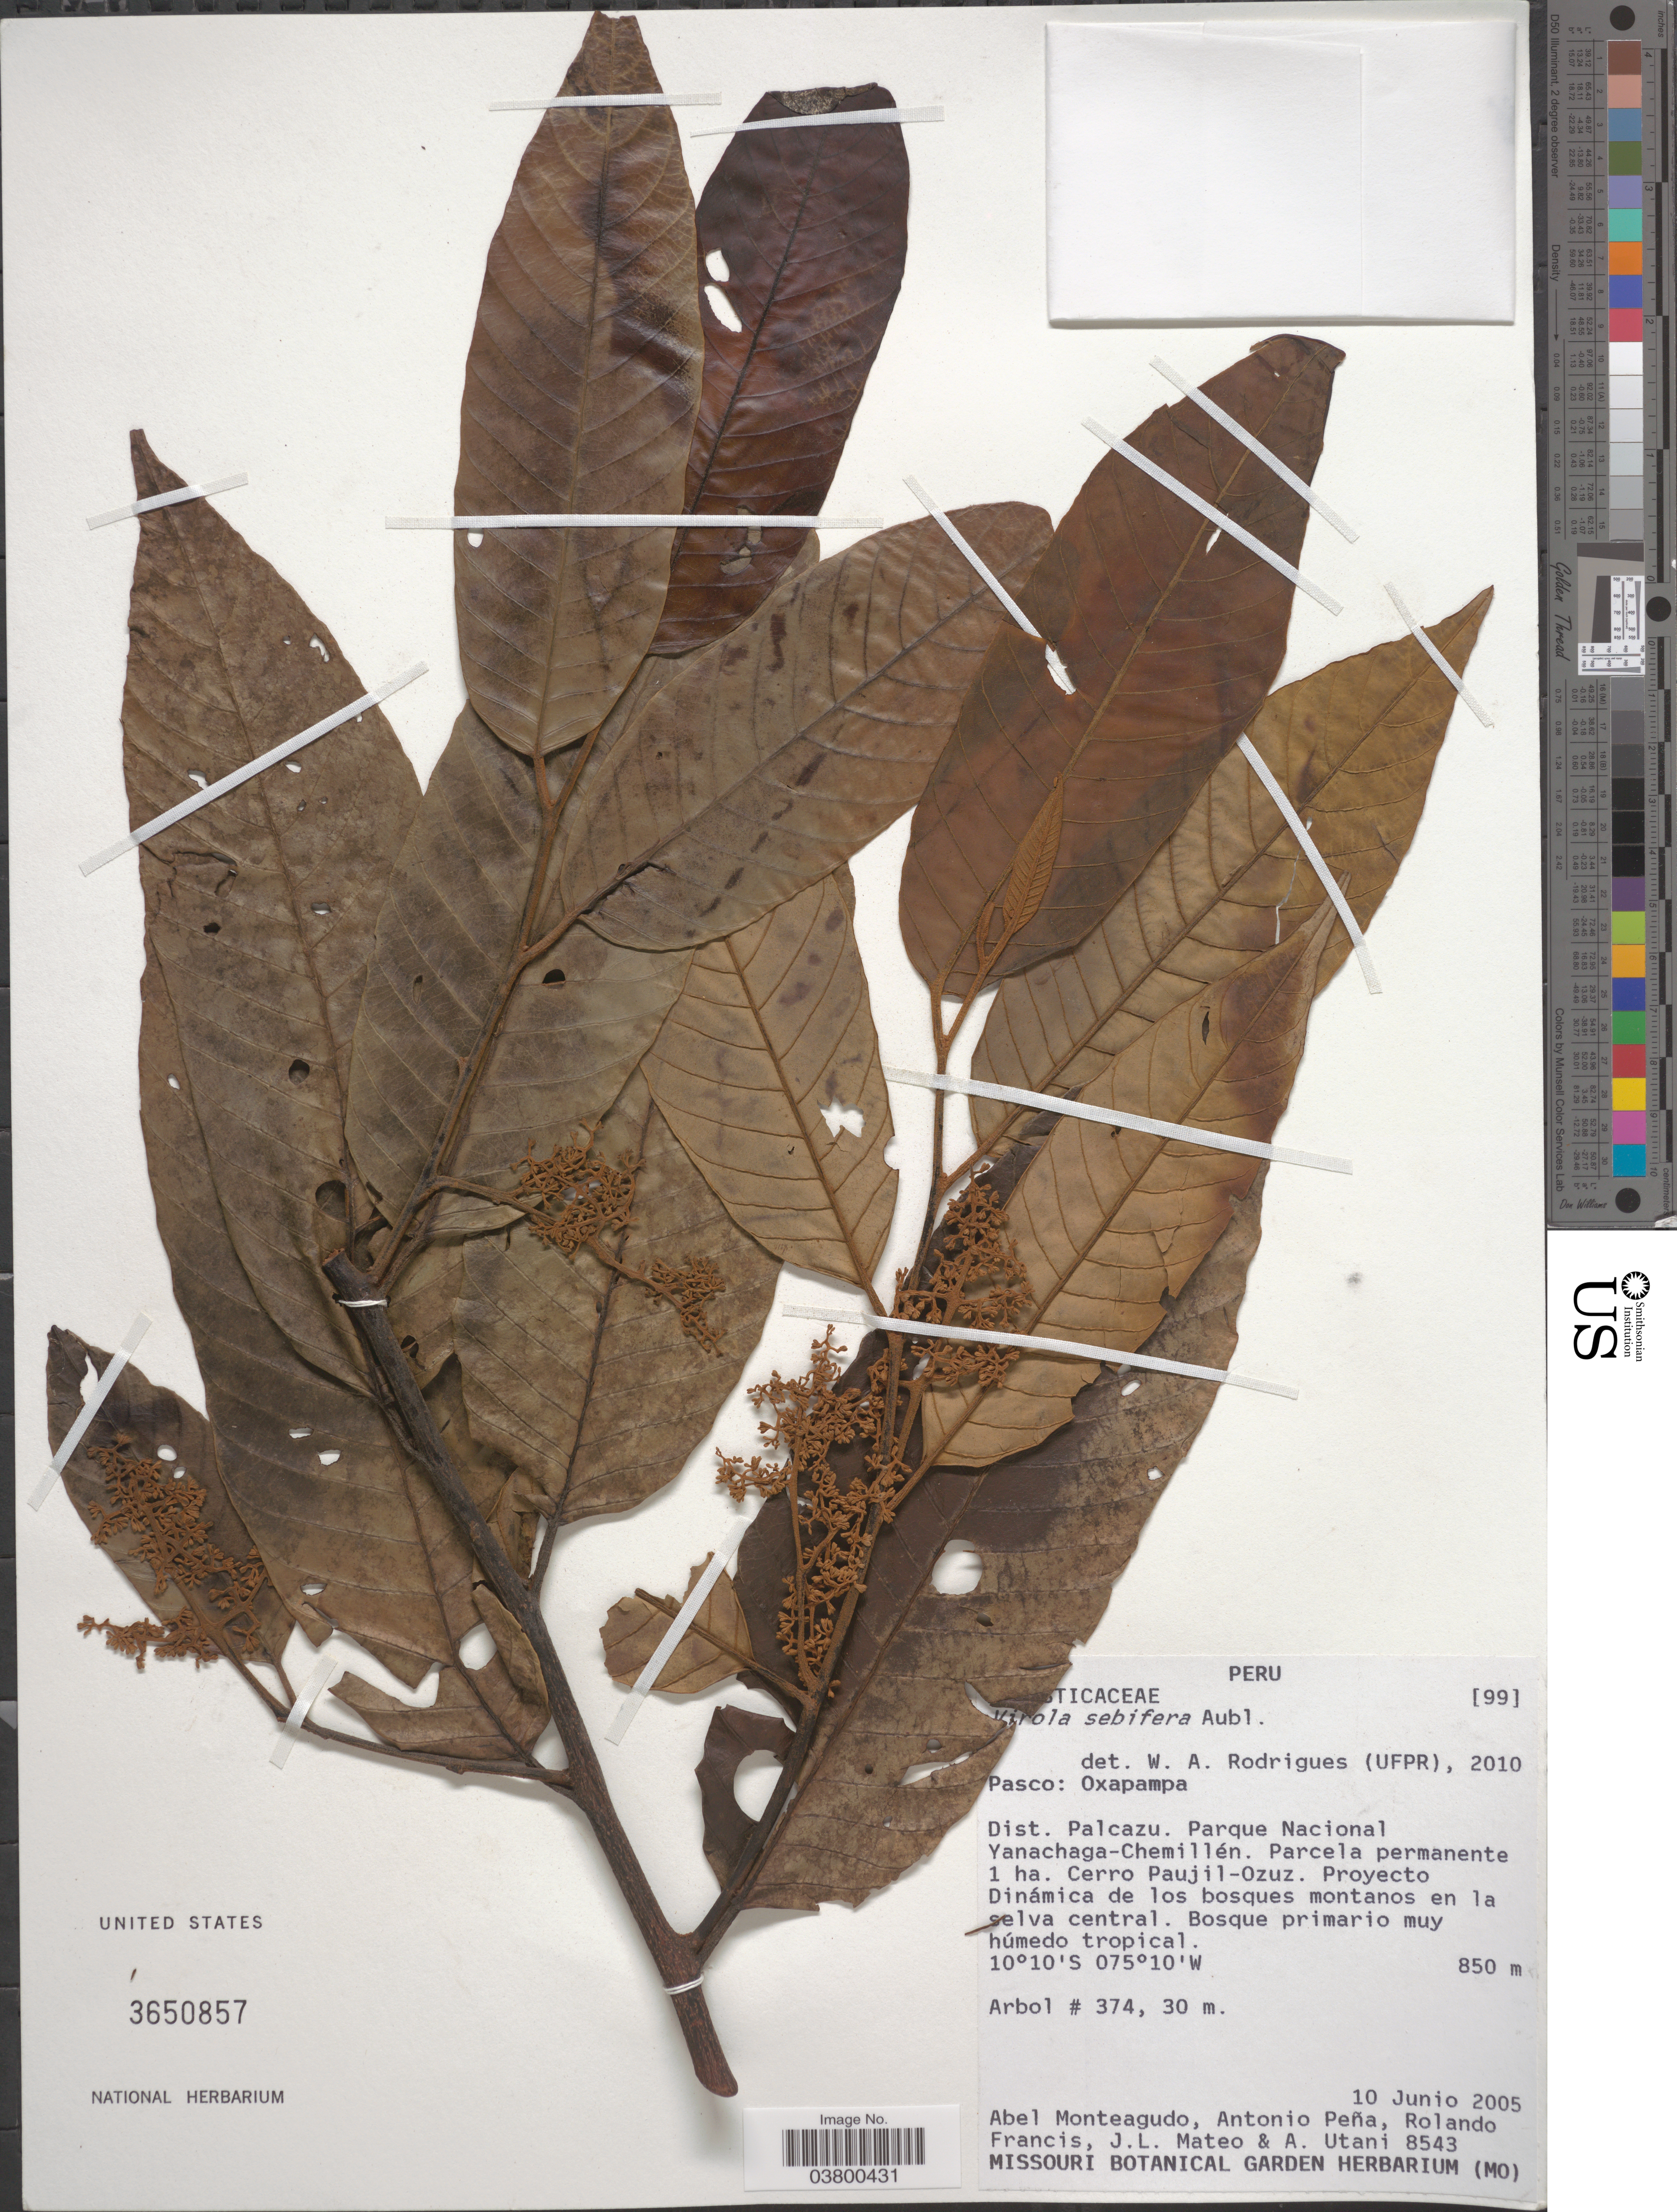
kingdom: Plantae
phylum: Tracheophyta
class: Magnoliopsida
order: Magnoliales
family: Myristicaceae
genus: Virola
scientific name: Virola sebifera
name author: Aubl.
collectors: A. Monteagudo, A. Pena, R. Francis, J. Mateo & A. Utani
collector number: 8543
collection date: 2005-06-10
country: Peru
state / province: Pasco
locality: Oxapampa. Dist. Palcazu. Parque Nacional Yanachaga - Chemillén. Parcela permanente 1 ha. Cerro Paujil - Ozuz.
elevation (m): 850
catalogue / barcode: US 3650857